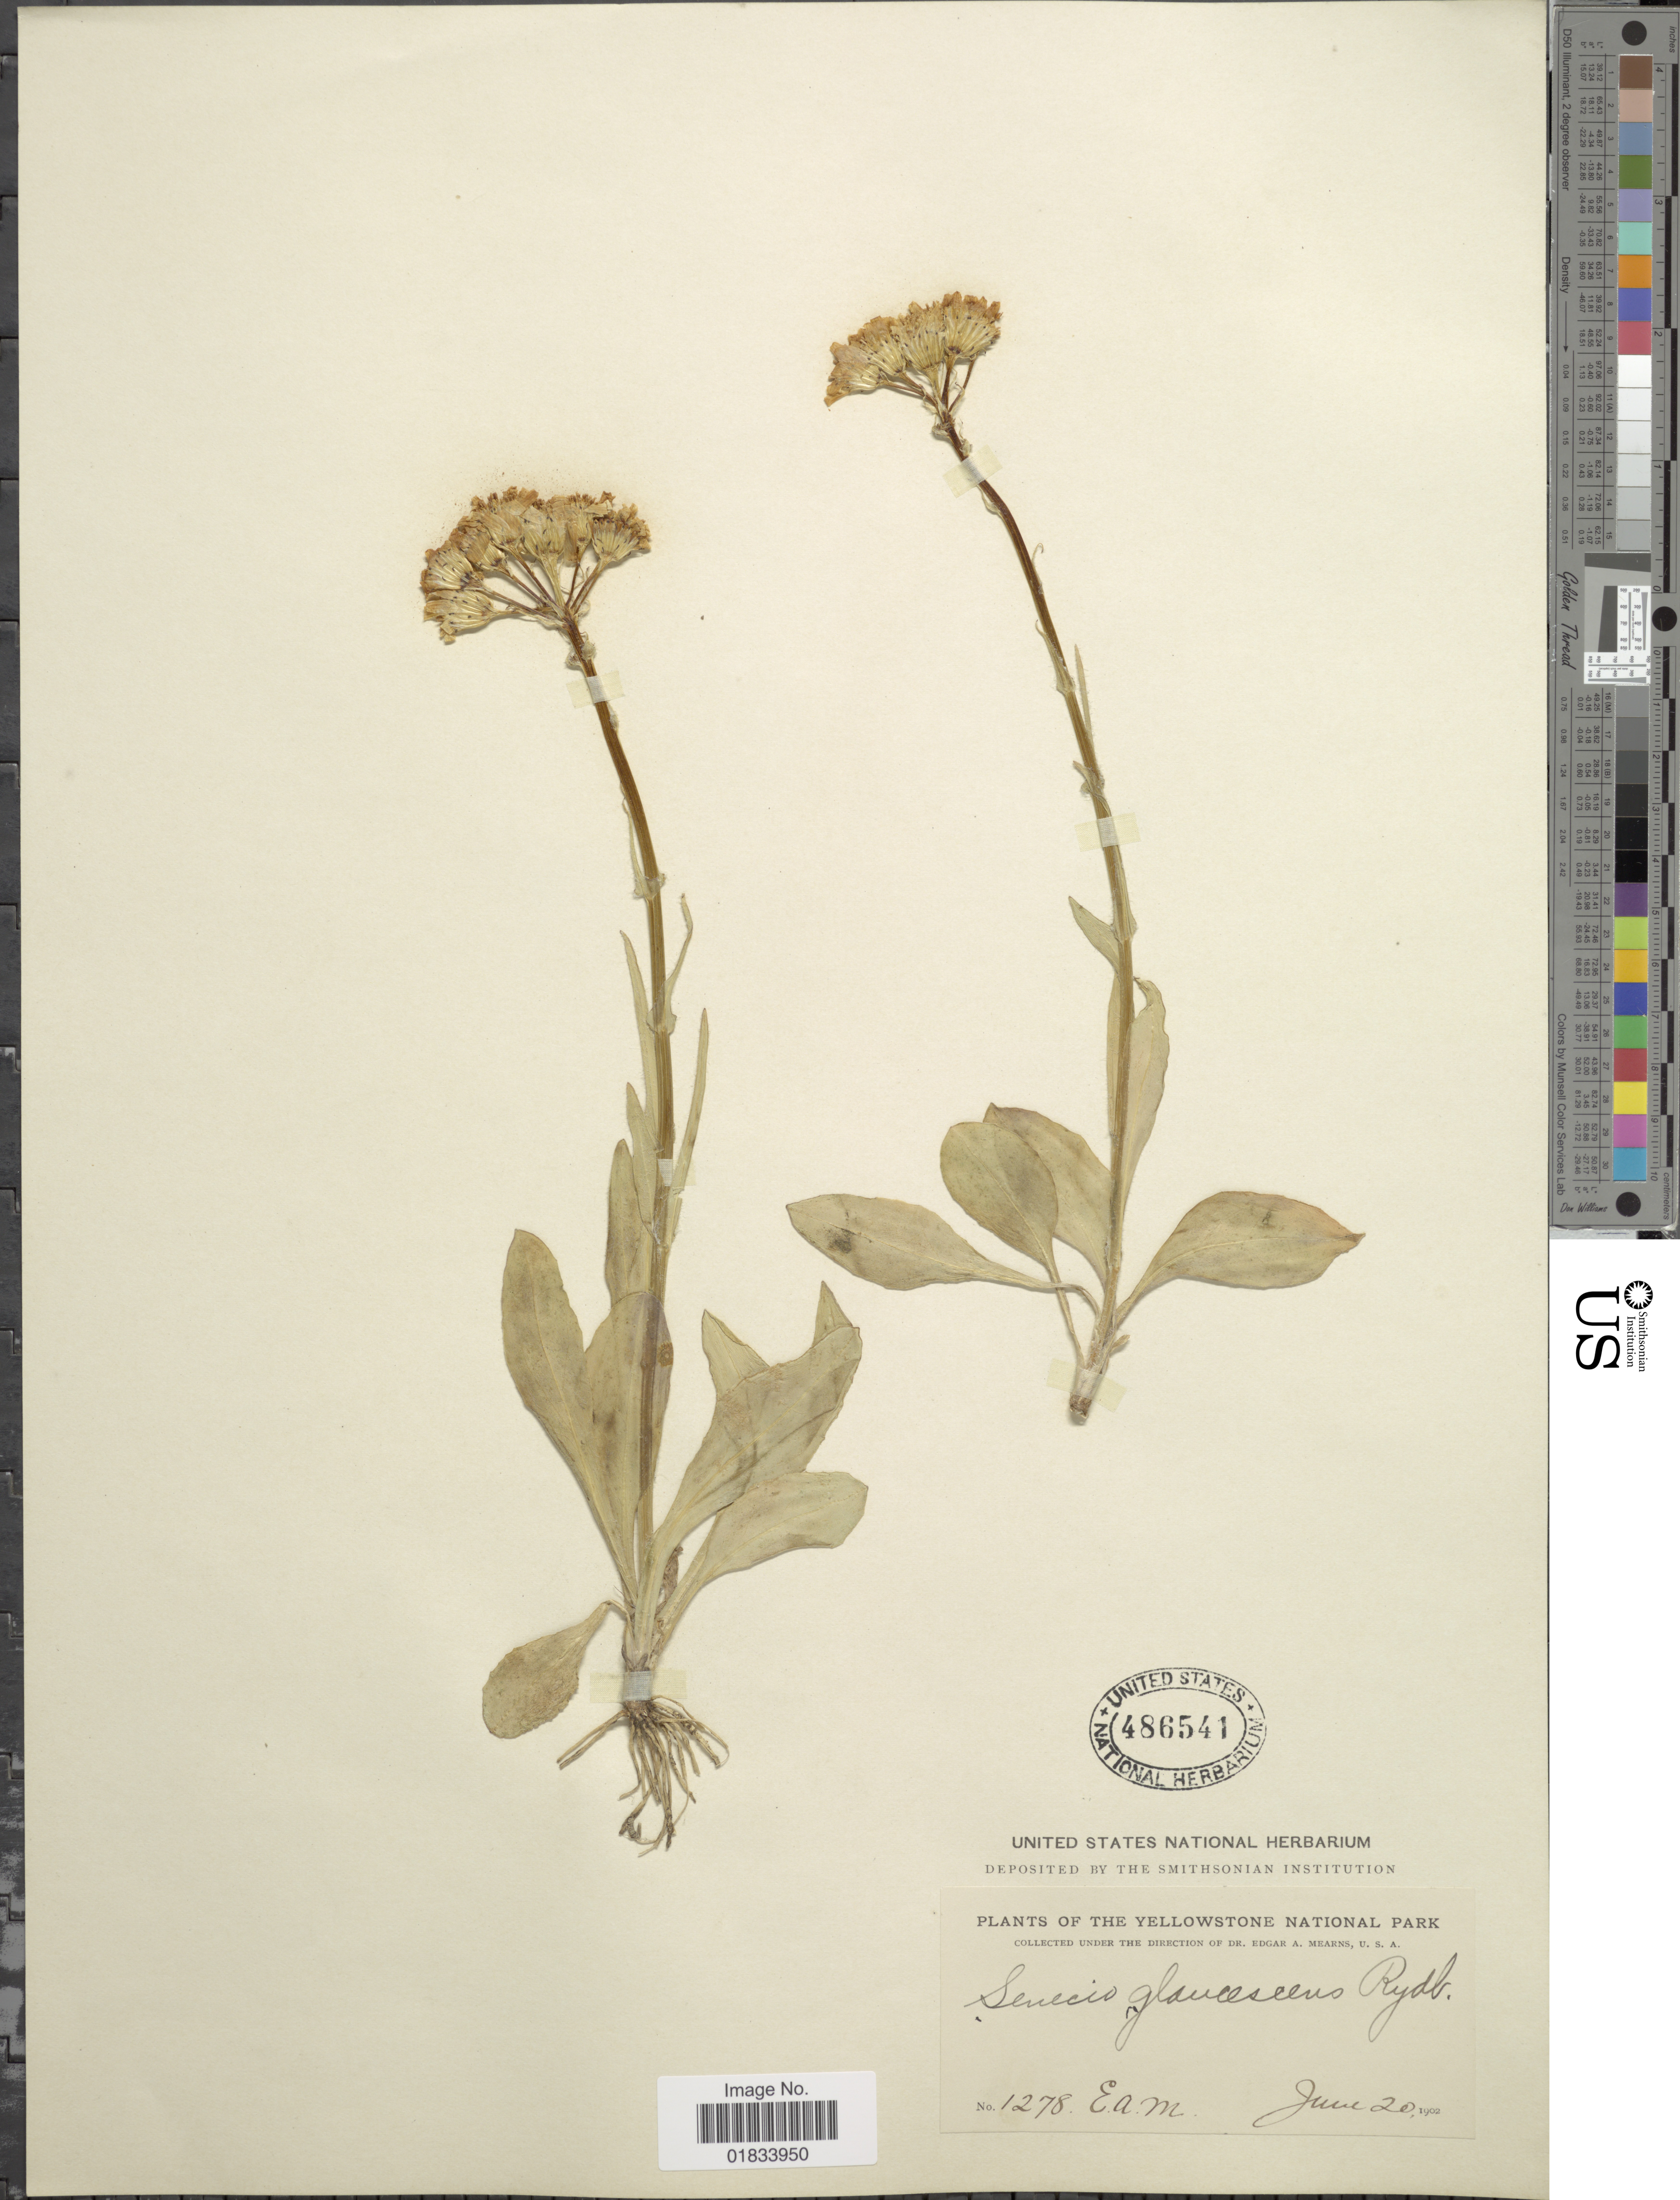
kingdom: Plantae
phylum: Tracheophyta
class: Magnoliopsida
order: Asterales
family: Asteraceae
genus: Senecio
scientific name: Senecio lugens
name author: Richardson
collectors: E. A. Mearns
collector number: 1278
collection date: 1902-06-20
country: United States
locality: Yellowstone National Park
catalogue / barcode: US 486541